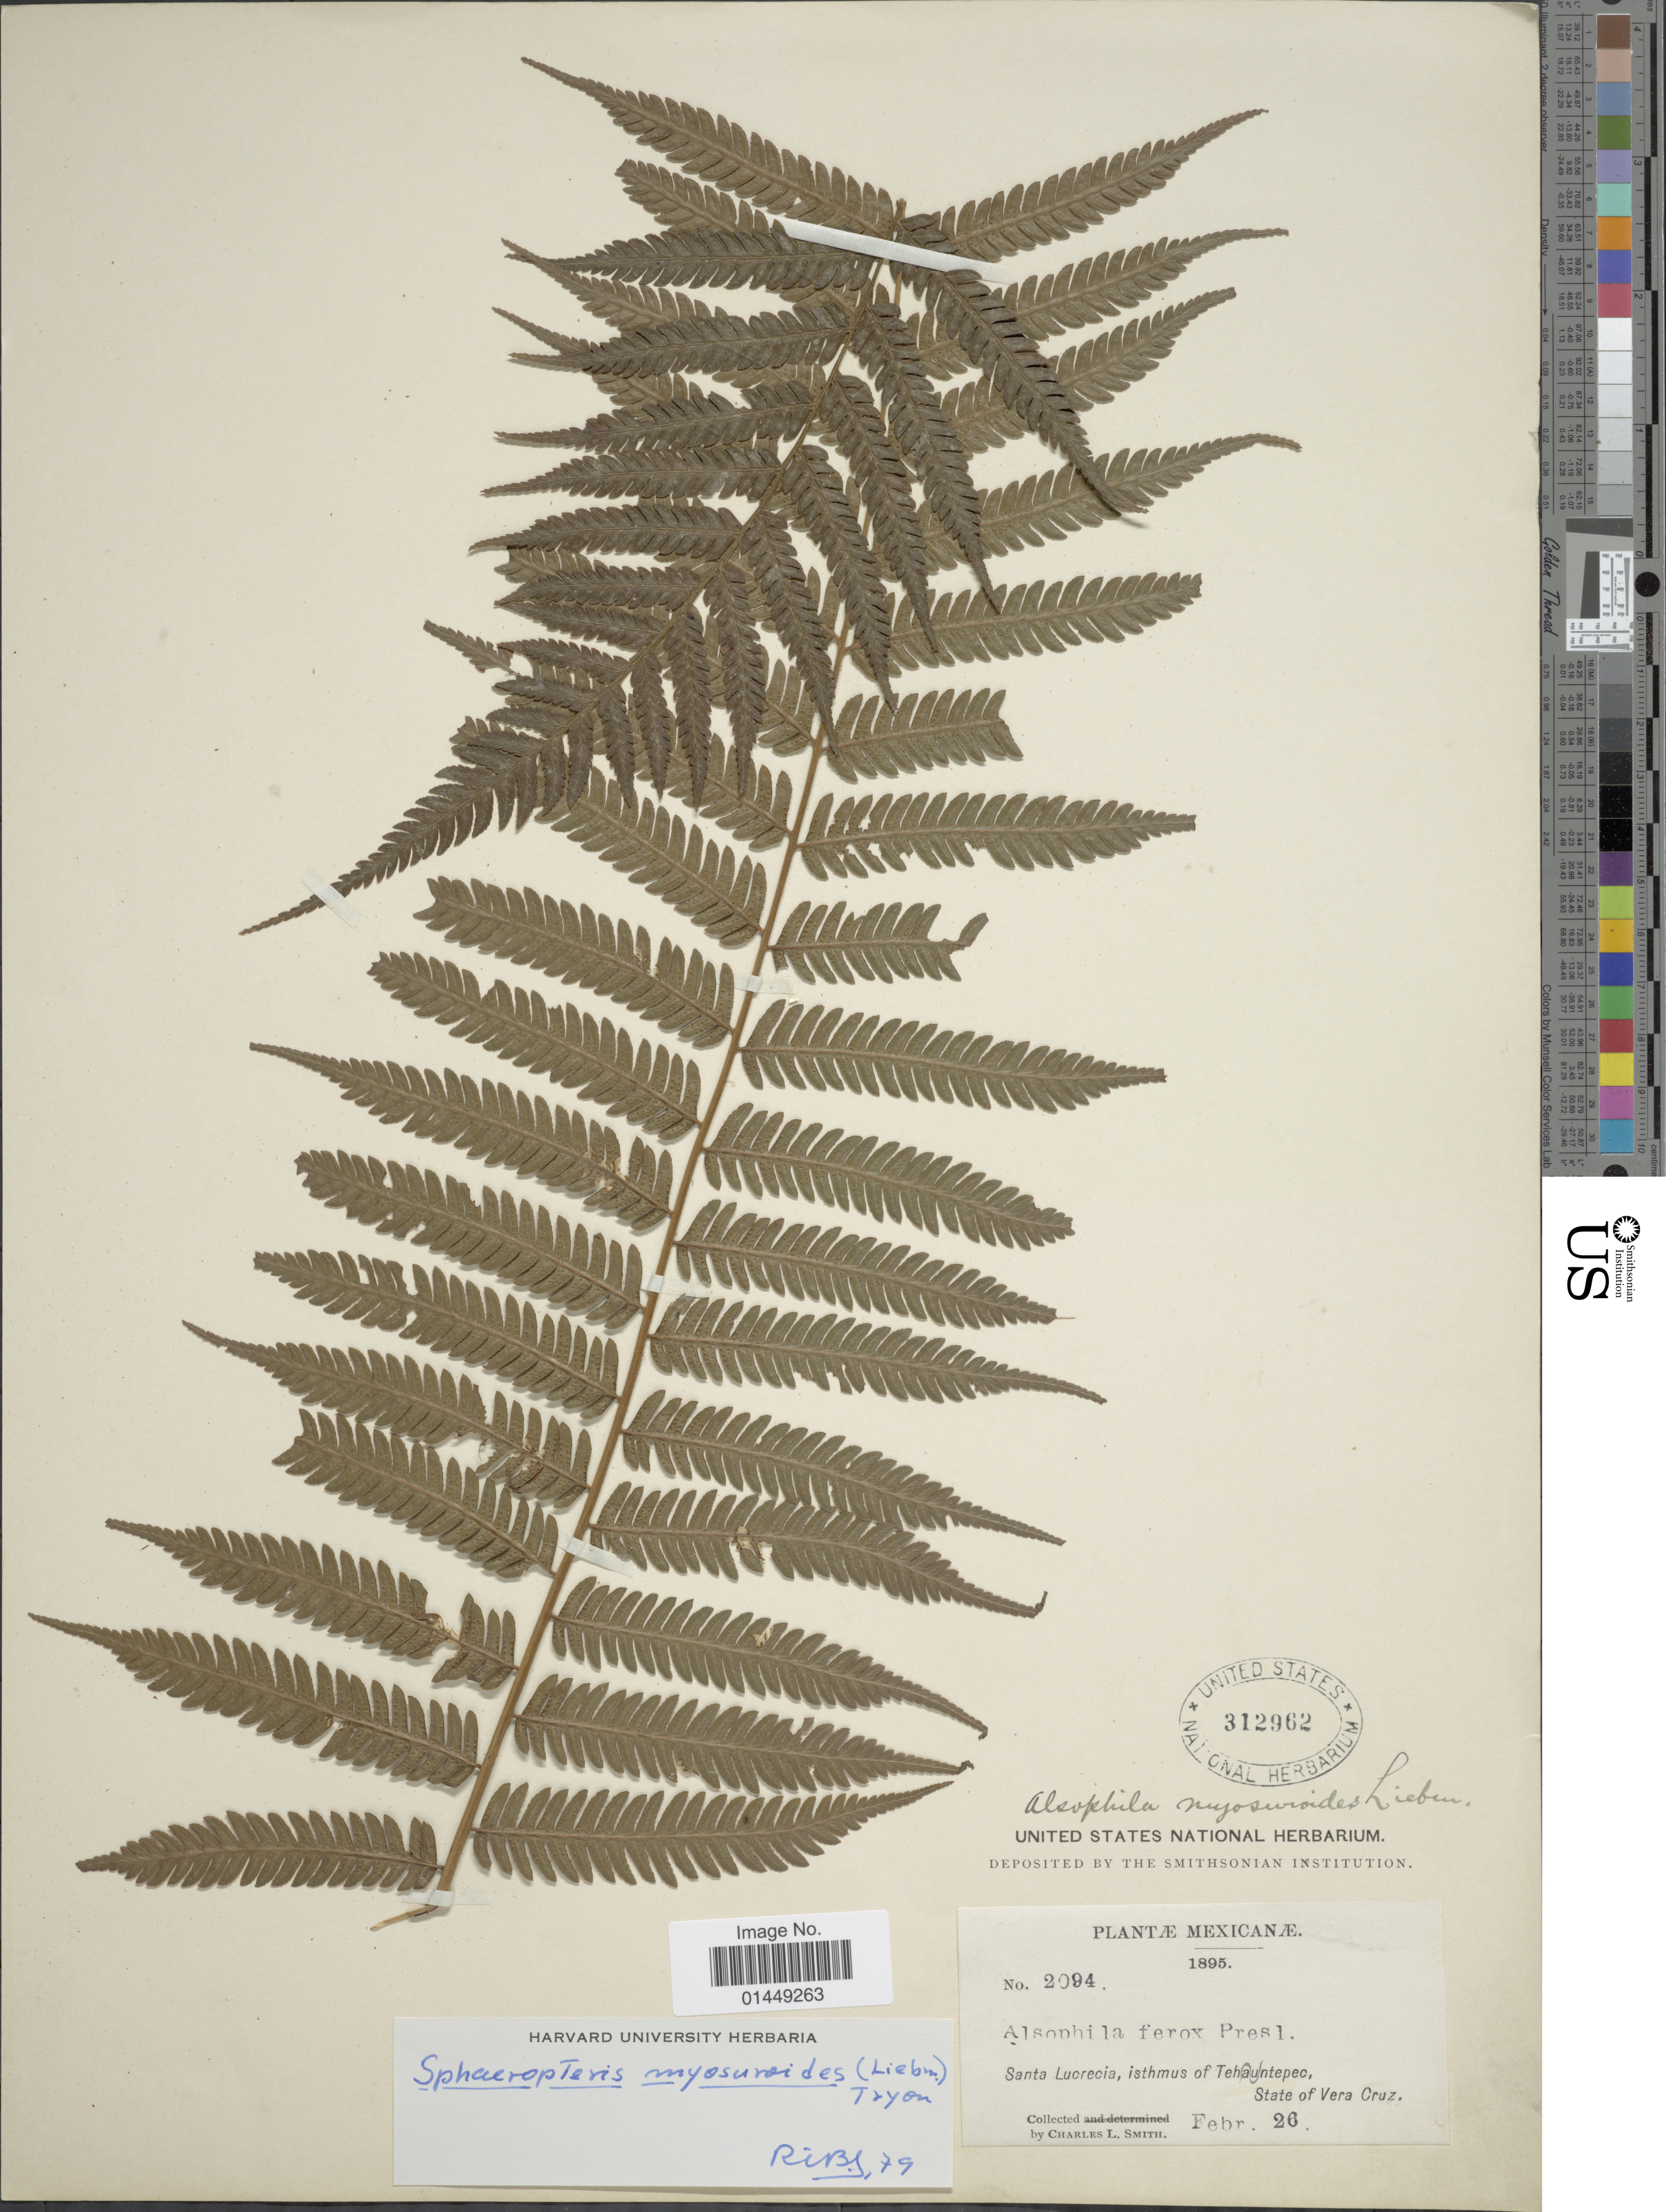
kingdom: Plantae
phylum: Tracheophyta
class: Polypodiopsida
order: Cyatheales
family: Cyatheaceae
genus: Cyathea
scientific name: Cyathea myosuriodes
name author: (Liebm.) Domin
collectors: C. L. Smith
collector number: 2094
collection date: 1895-02-26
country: Mexico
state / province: Veracruz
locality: Santa Lucresia, isthmus of Tehuantepec, State of Vera Cruz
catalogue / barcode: US 312962